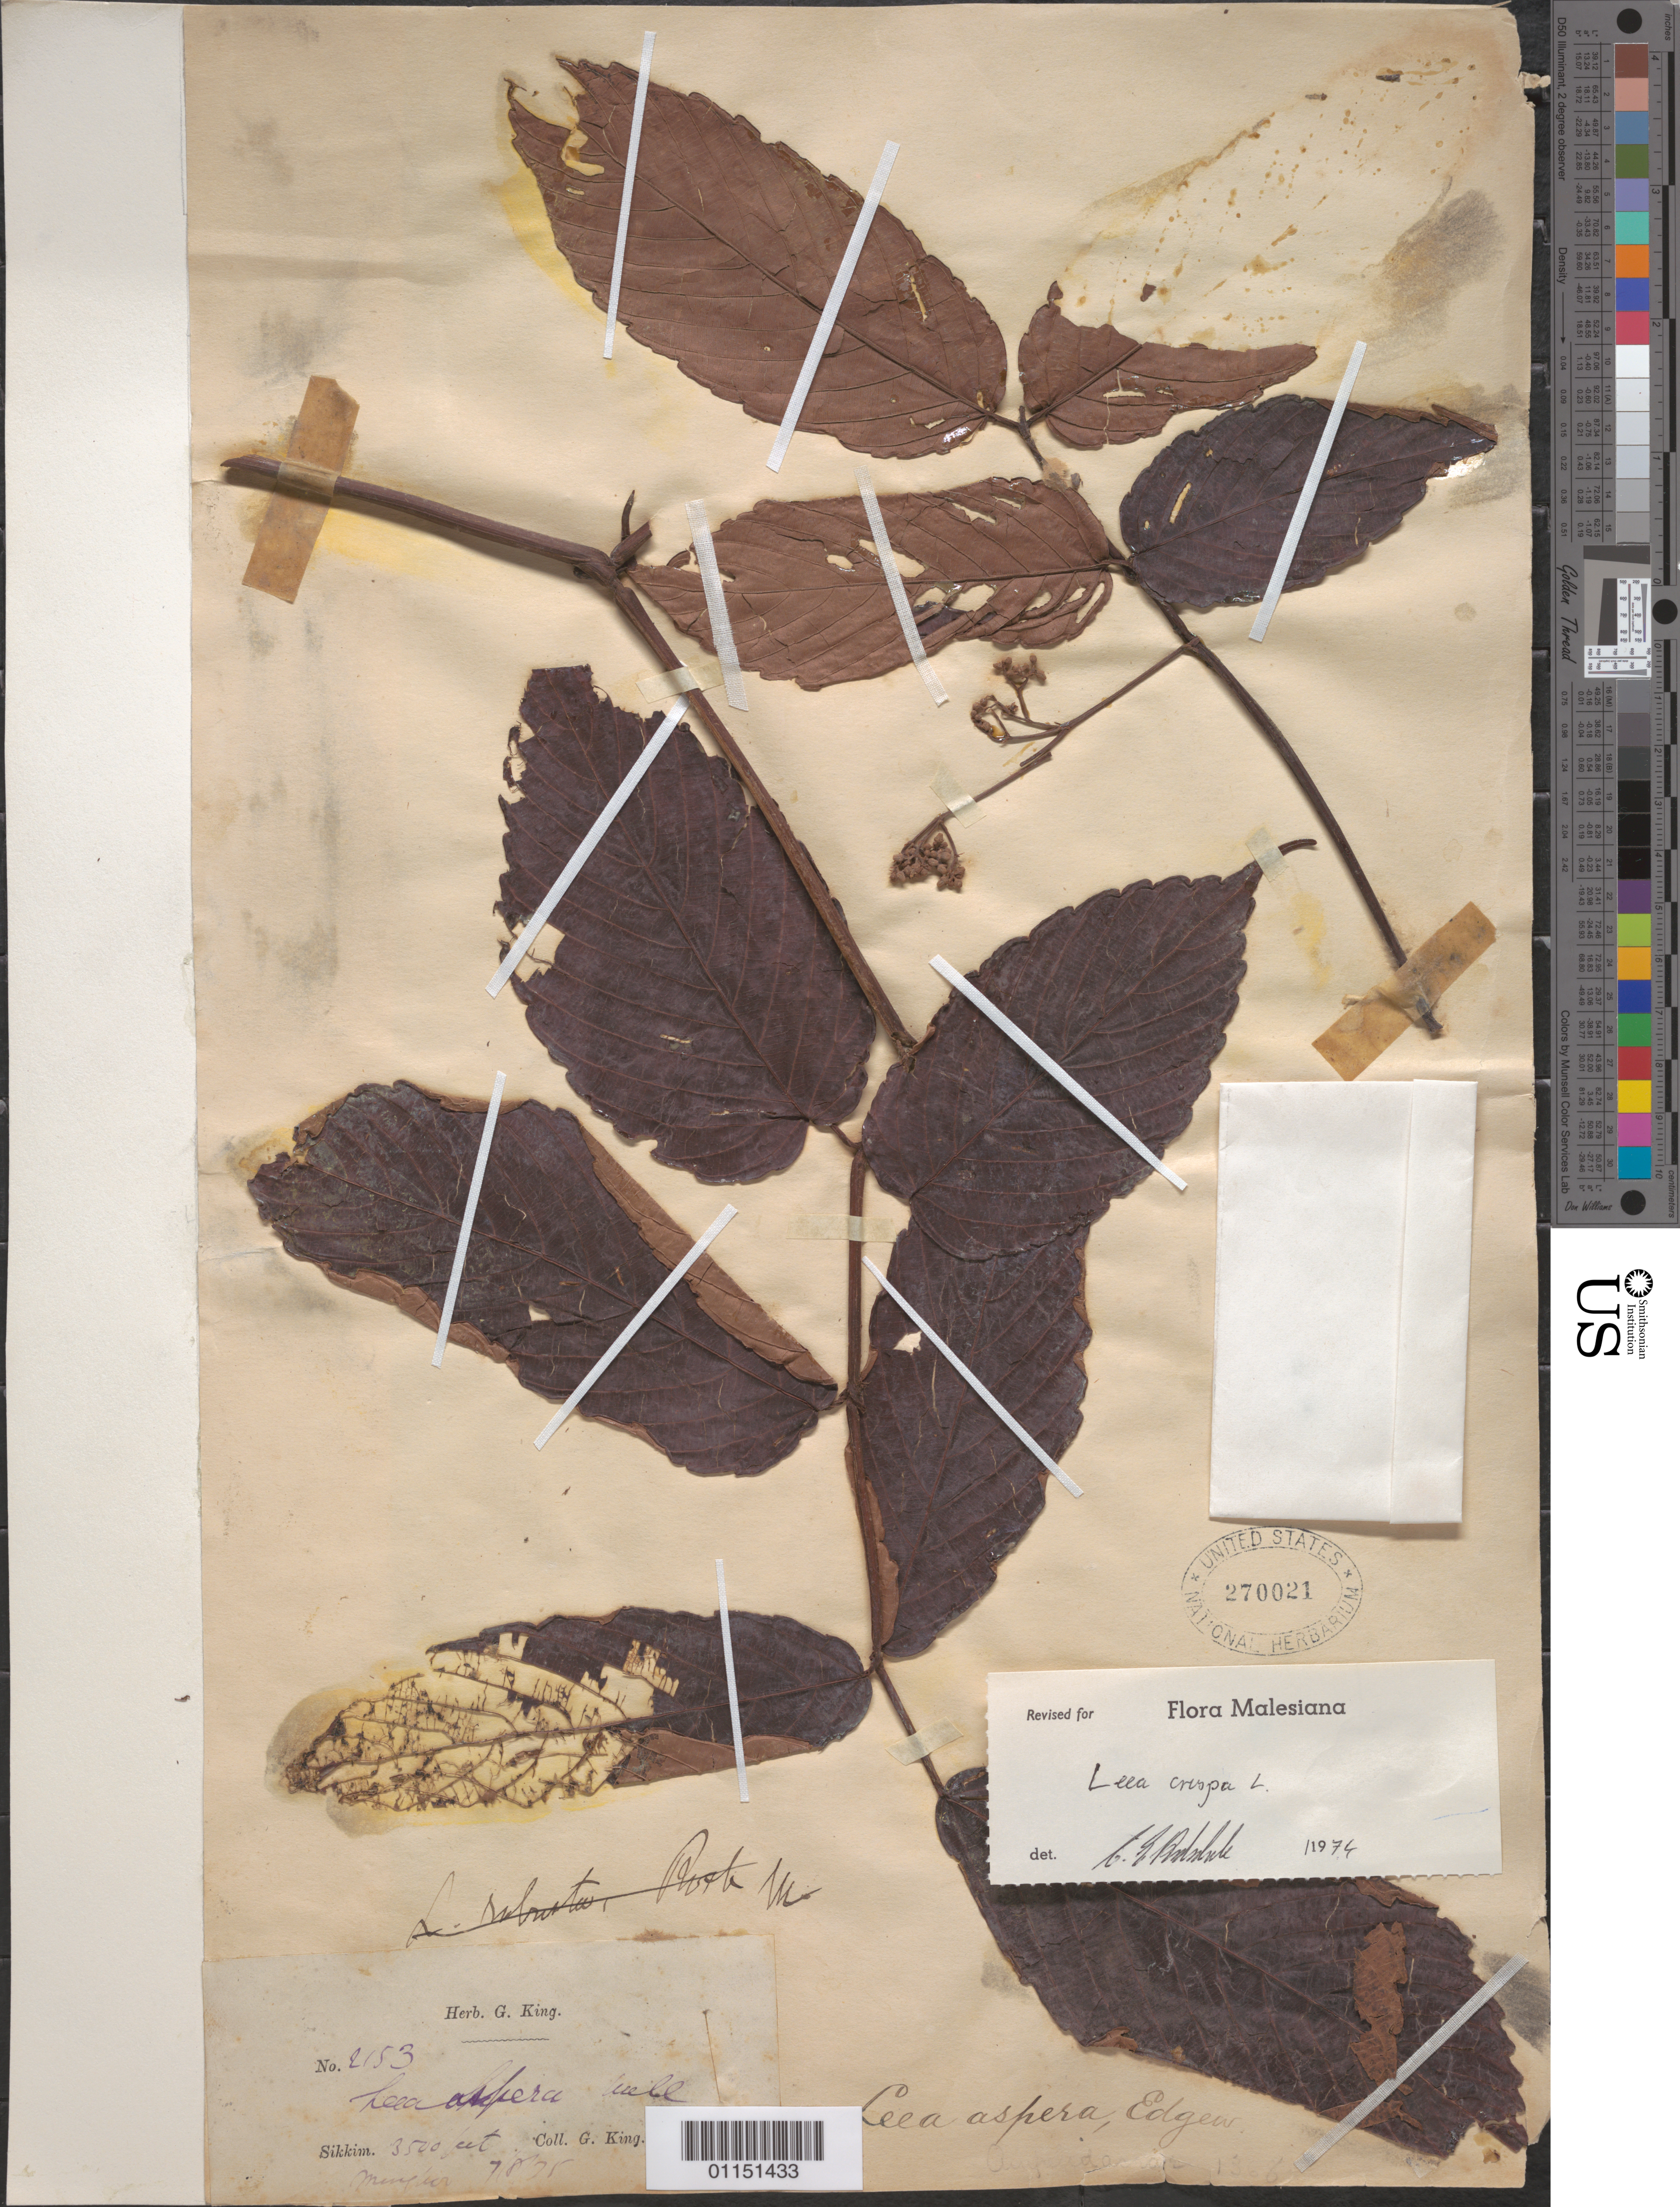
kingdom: Plantae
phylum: Tracheophyta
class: Magnoliopsida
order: Vitales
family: Vitaceae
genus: Leea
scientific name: Leea asiatica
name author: (L.) Ridsdale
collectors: G. King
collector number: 2153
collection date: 1895-08-07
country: India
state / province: Sikkim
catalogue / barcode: US 270021